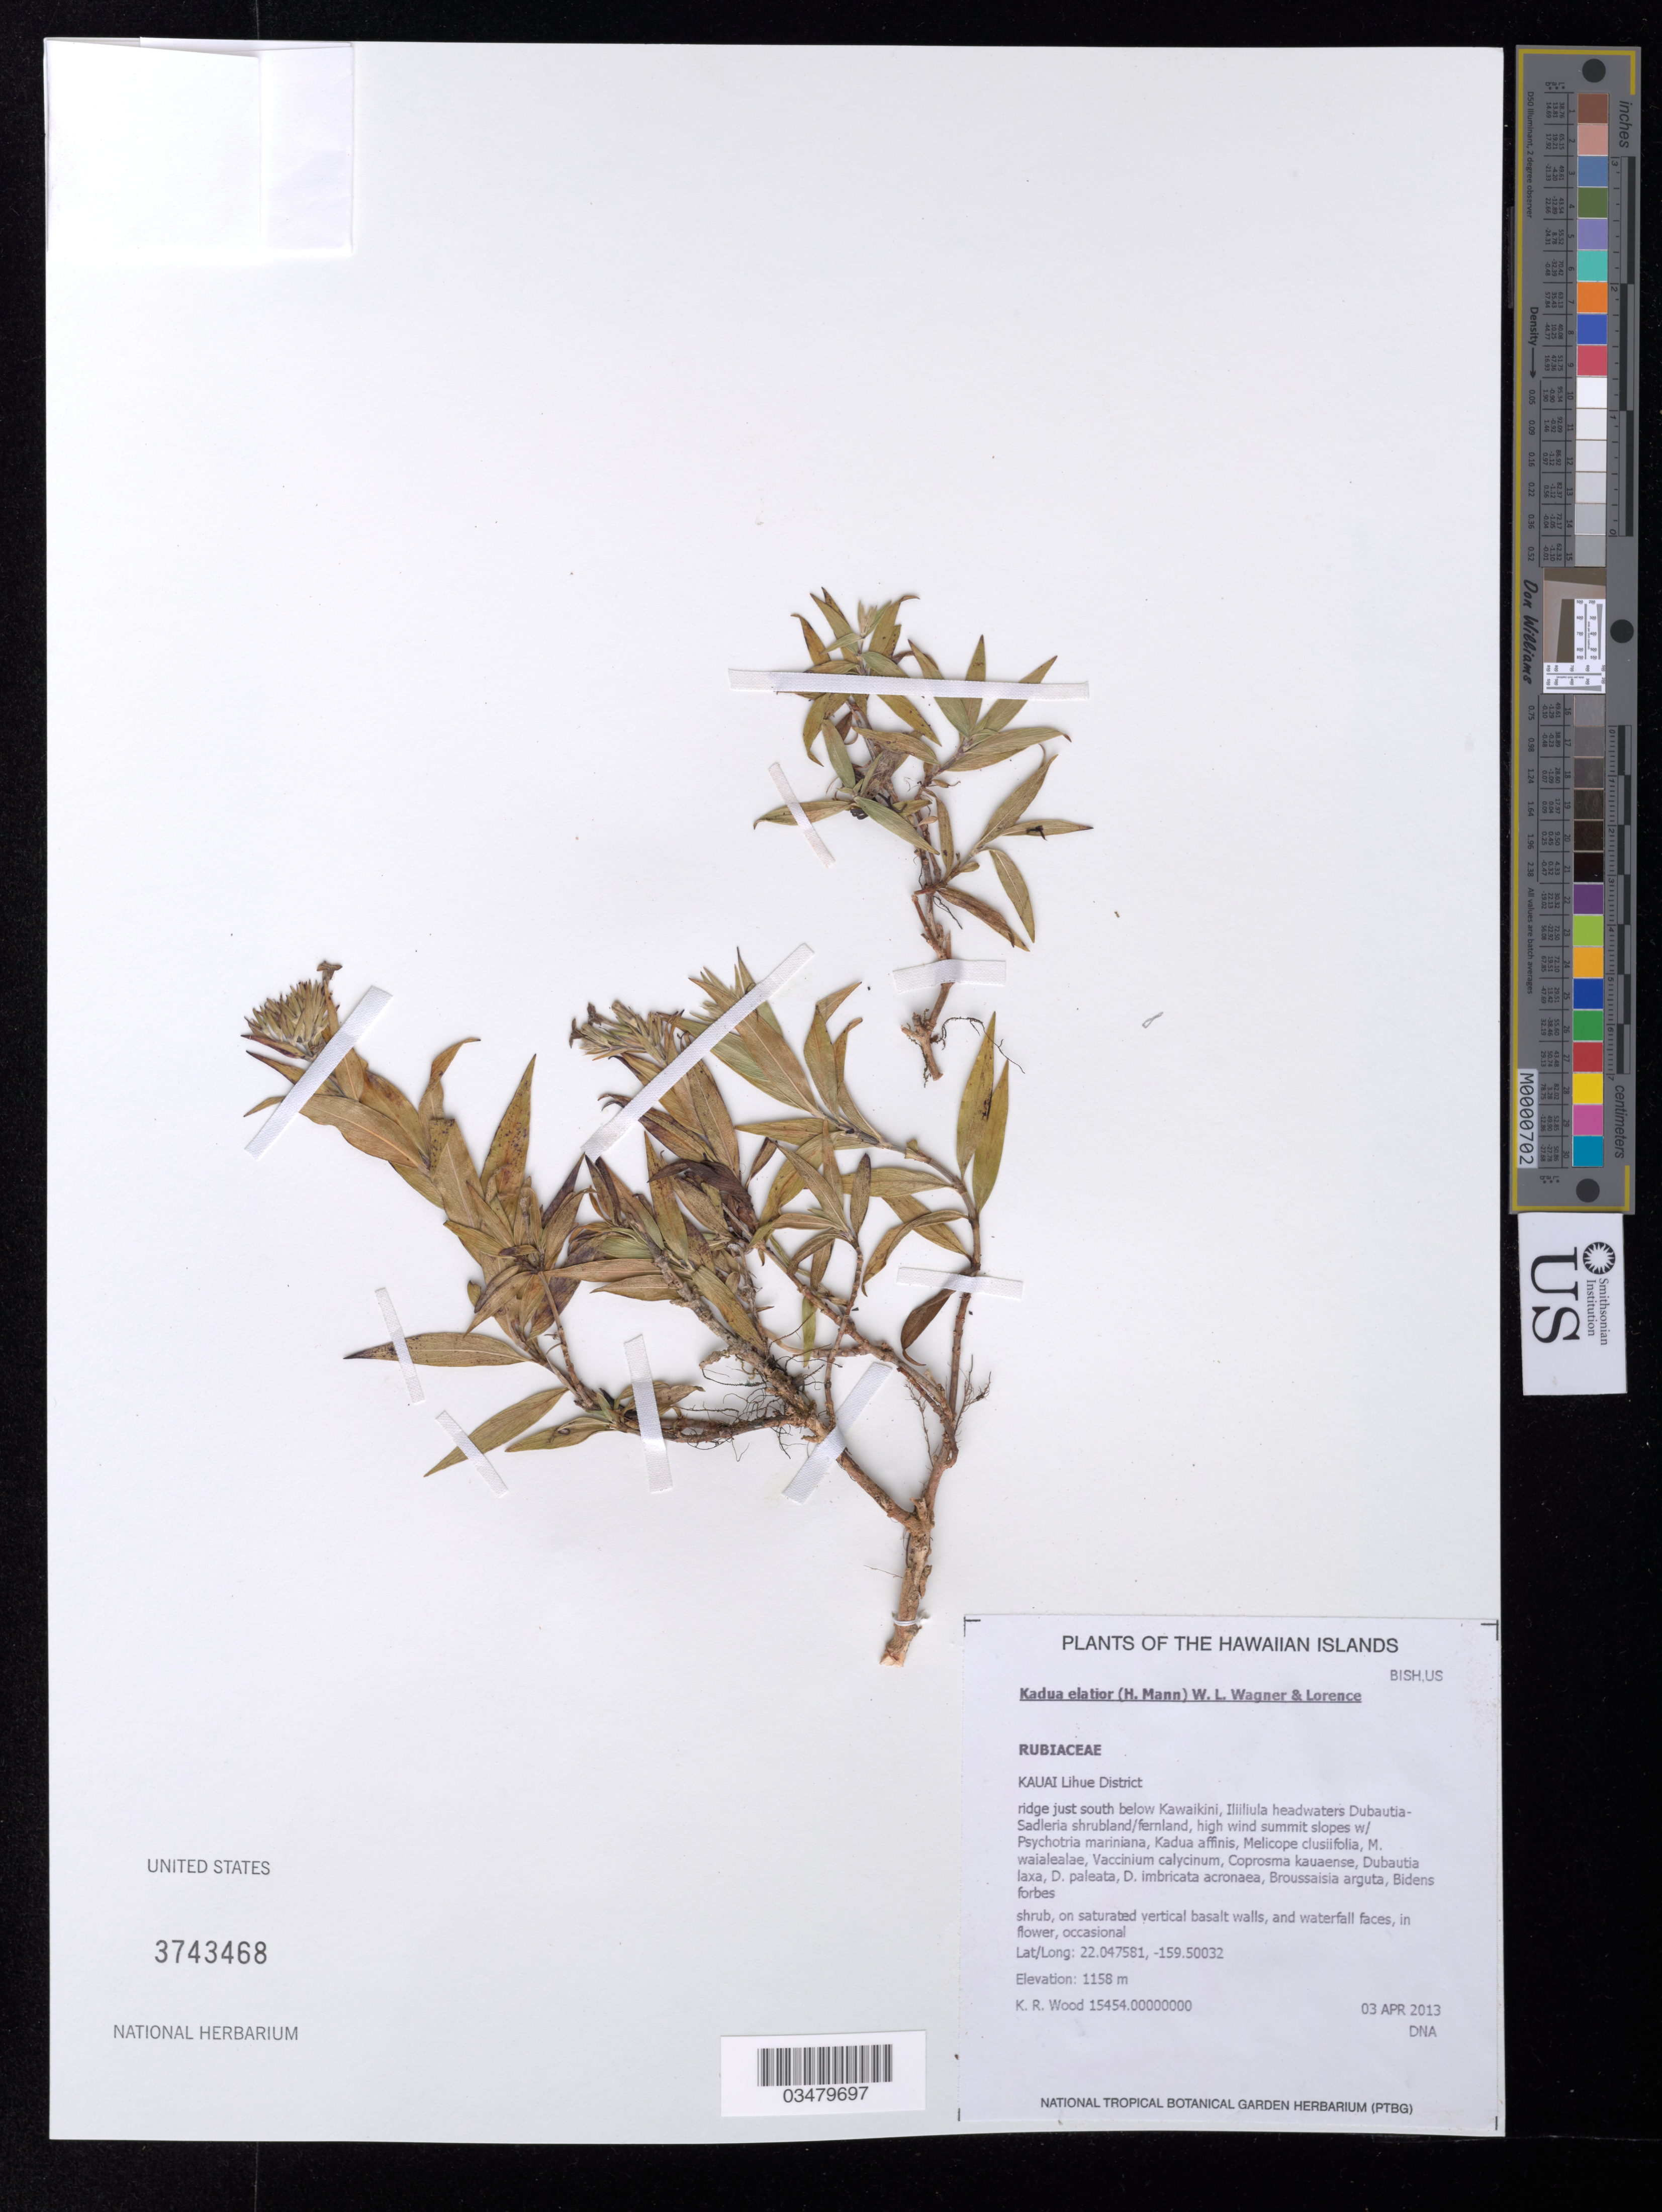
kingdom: Plantae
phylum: Tracheophyta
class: Magnoliopsida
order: Gentianales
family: Rubiaceae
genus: Kadua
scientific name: Kadua elatior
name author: (H. Mann) A. Heller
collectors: K. R. Wood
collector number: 15454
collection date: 2013-04-03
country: United States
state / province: Hawaii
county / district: Kauai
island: Kaua'i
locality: Lihue District, ridge just south below Kawaikini, Iliilula headwaters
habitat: Shrubland/fernland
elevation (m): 1158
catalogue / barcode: US 3743468